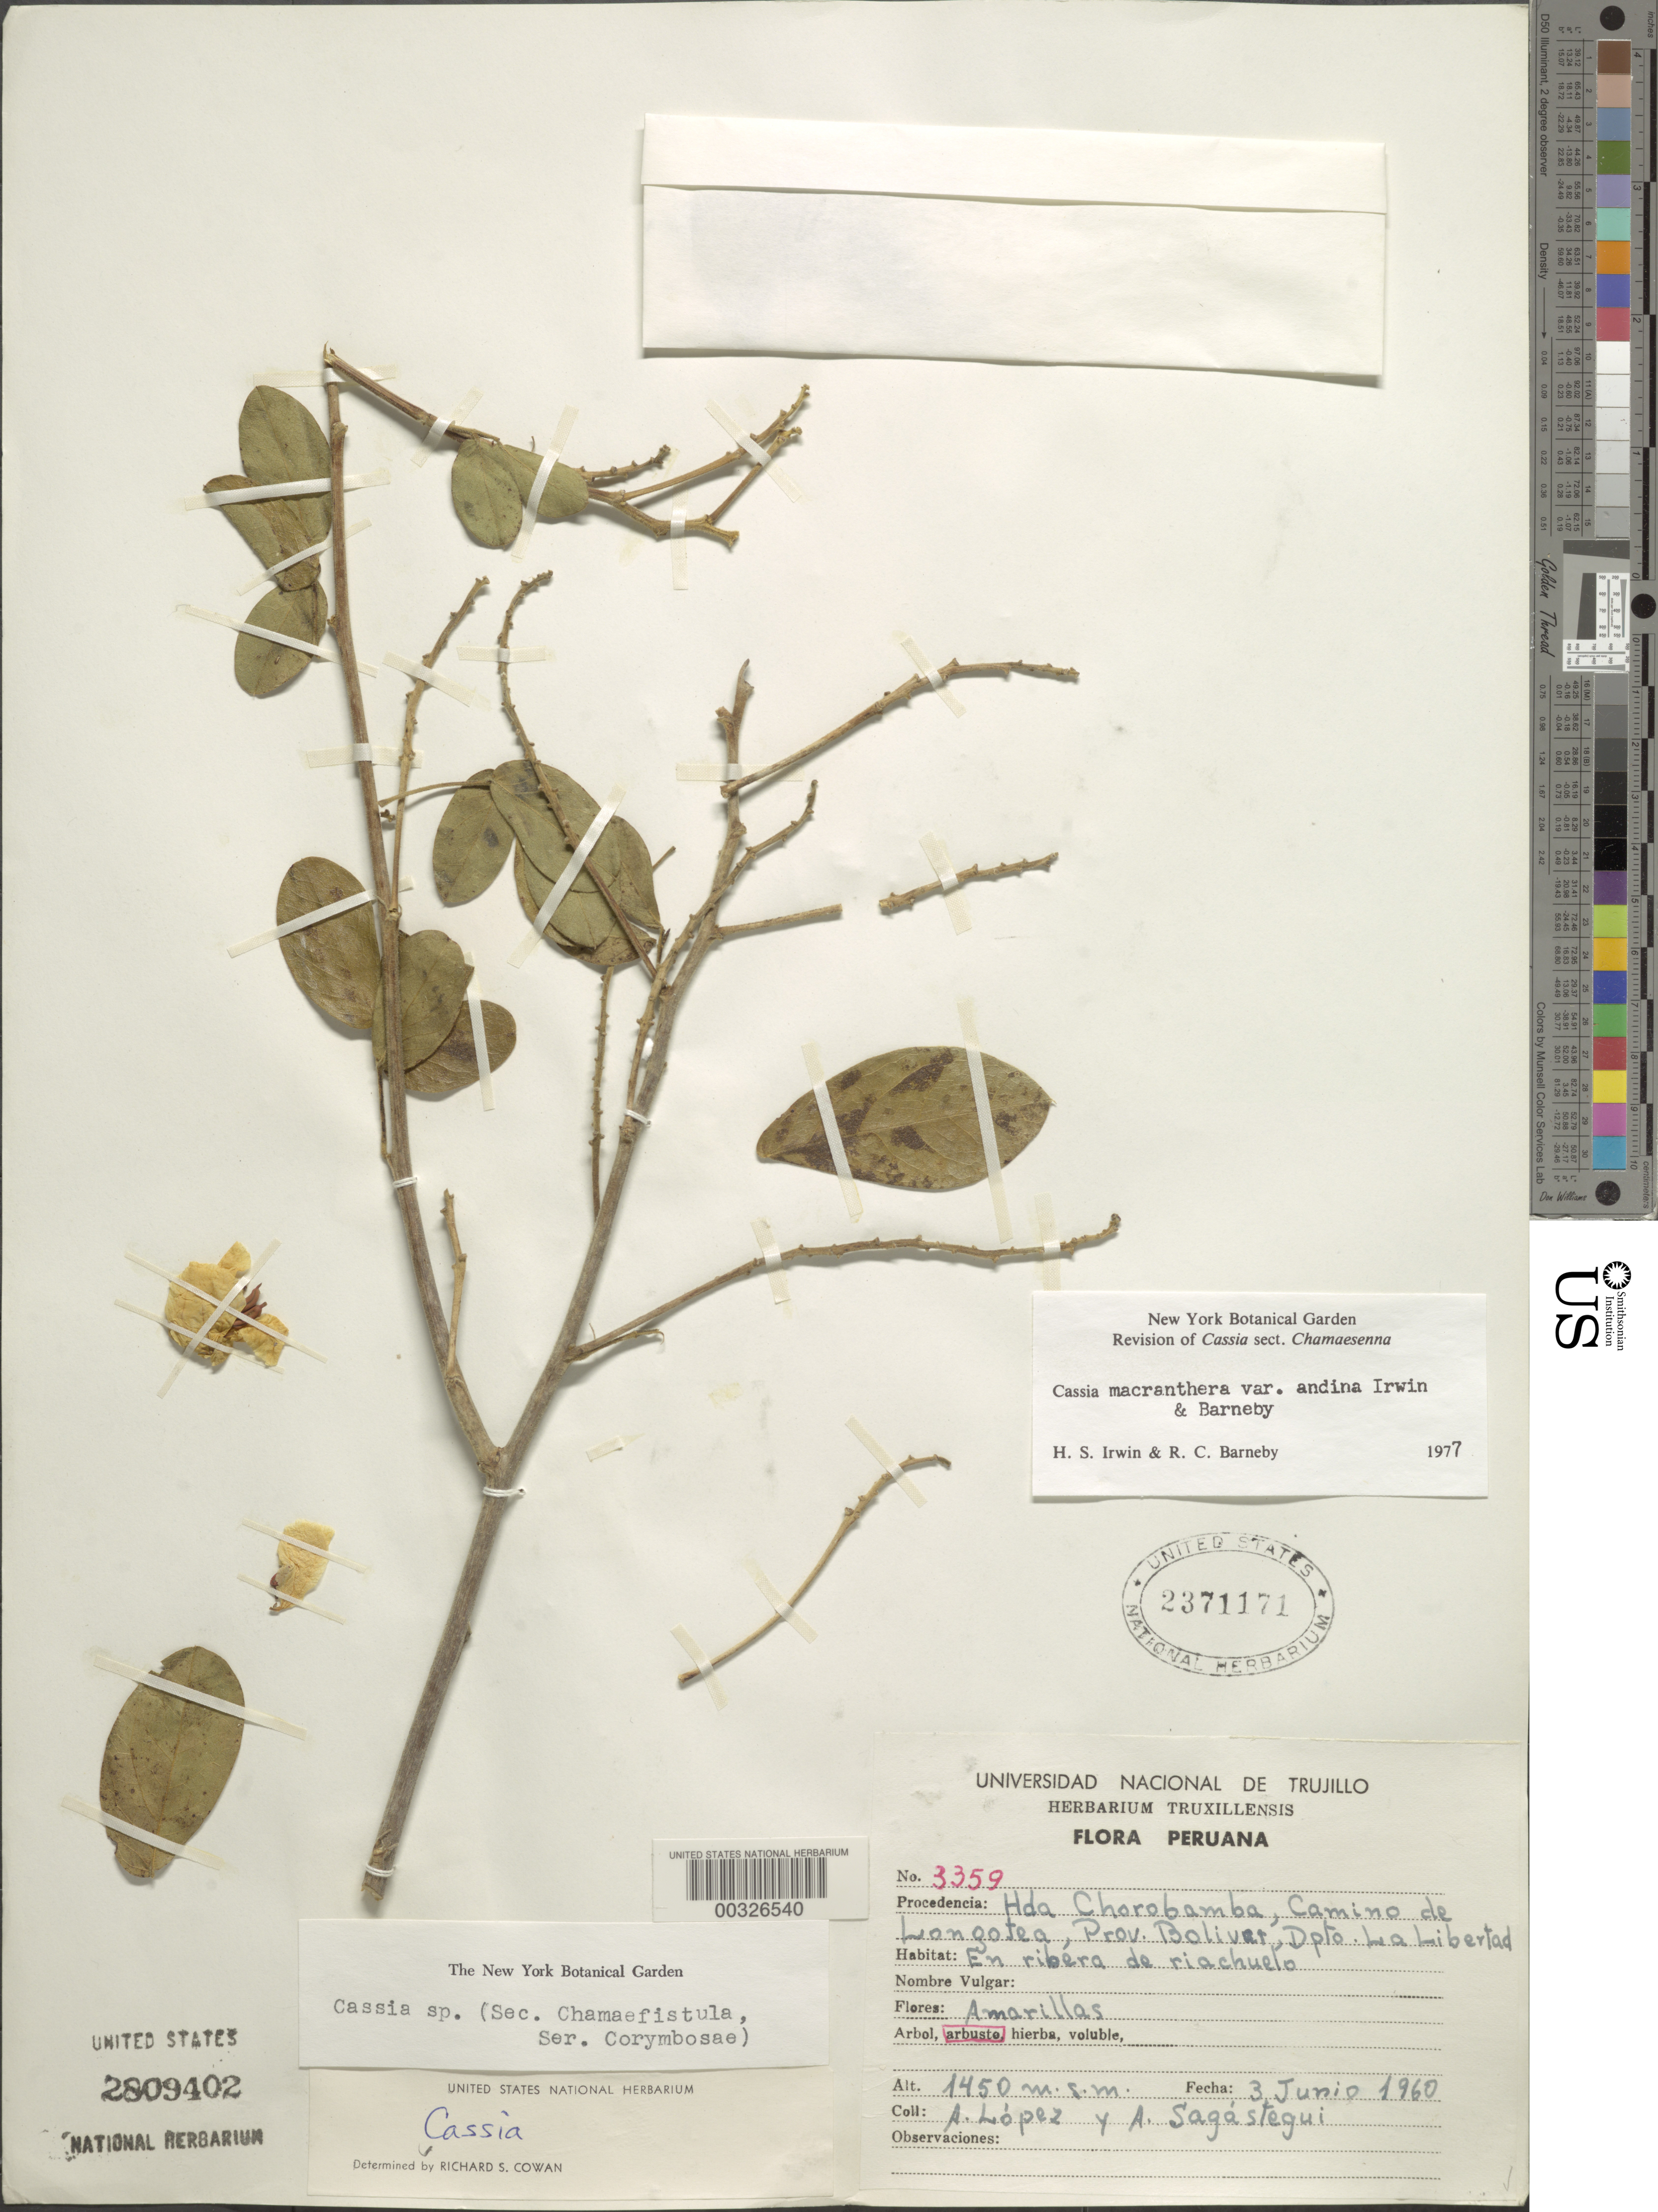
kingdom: Plantae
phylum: Tracheophyta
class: Magnoliopsida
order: Fabales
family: Fabaceae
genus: Senna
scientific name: Senna macranthera var. andina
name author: H.S. Irwin & Barneby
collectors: A. López M. & A. Sagástegui A.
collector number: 3359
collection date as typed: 03 Jun 1960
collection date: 1960-06-03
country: Peru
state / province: La Libertad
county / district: Bolívar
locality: Hda. Chorobamba, camino de Longotea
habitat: Bank of brook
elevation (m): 1450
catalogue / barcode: US 2371171